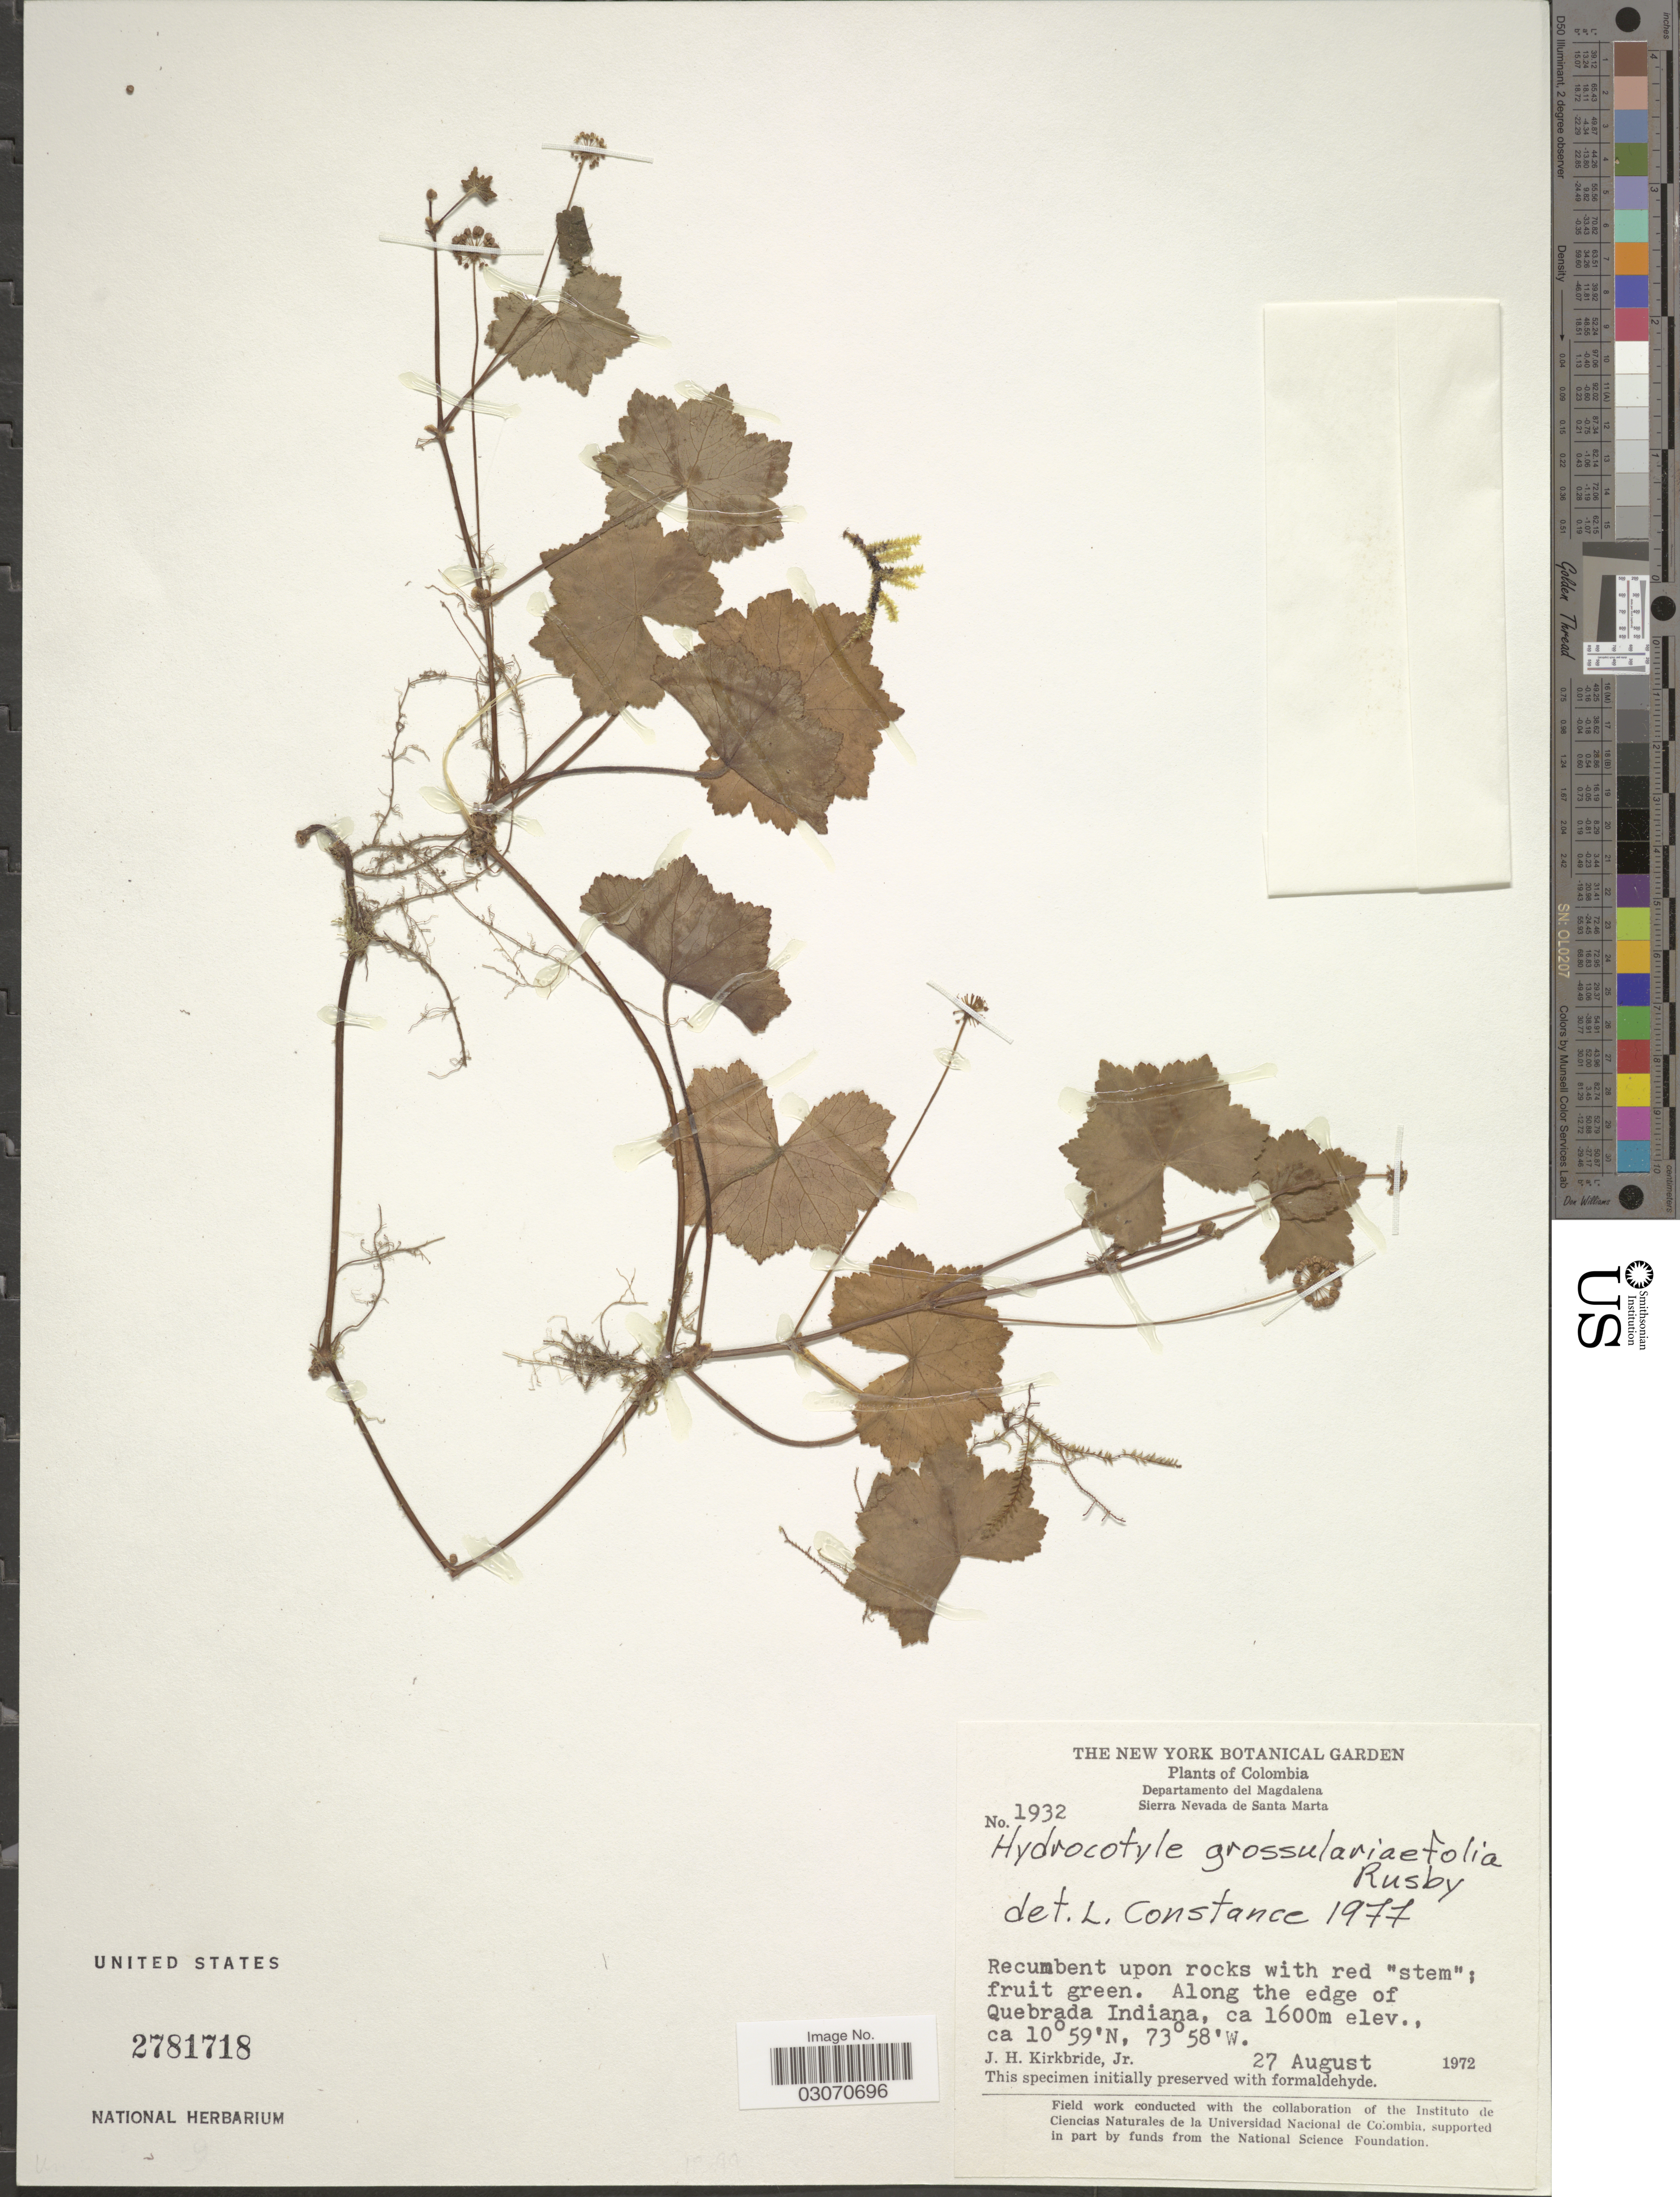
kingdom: Plantae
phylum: Tracheophyta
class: Magnoliopsida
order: Apiales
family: Araliaceae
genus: Hydrocotyle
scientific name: Hydrocotyle grossulariifolia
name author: Rusby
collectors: J. H. Kirkbride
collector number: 1932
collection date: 1972-08-27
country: Colombia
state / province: Magdalena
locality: Departamento del Magdalena, Sierra Nevada de Santa Marta, Along the edge of Quebrada Indiana.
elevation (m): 1600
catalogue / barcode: US 2781718